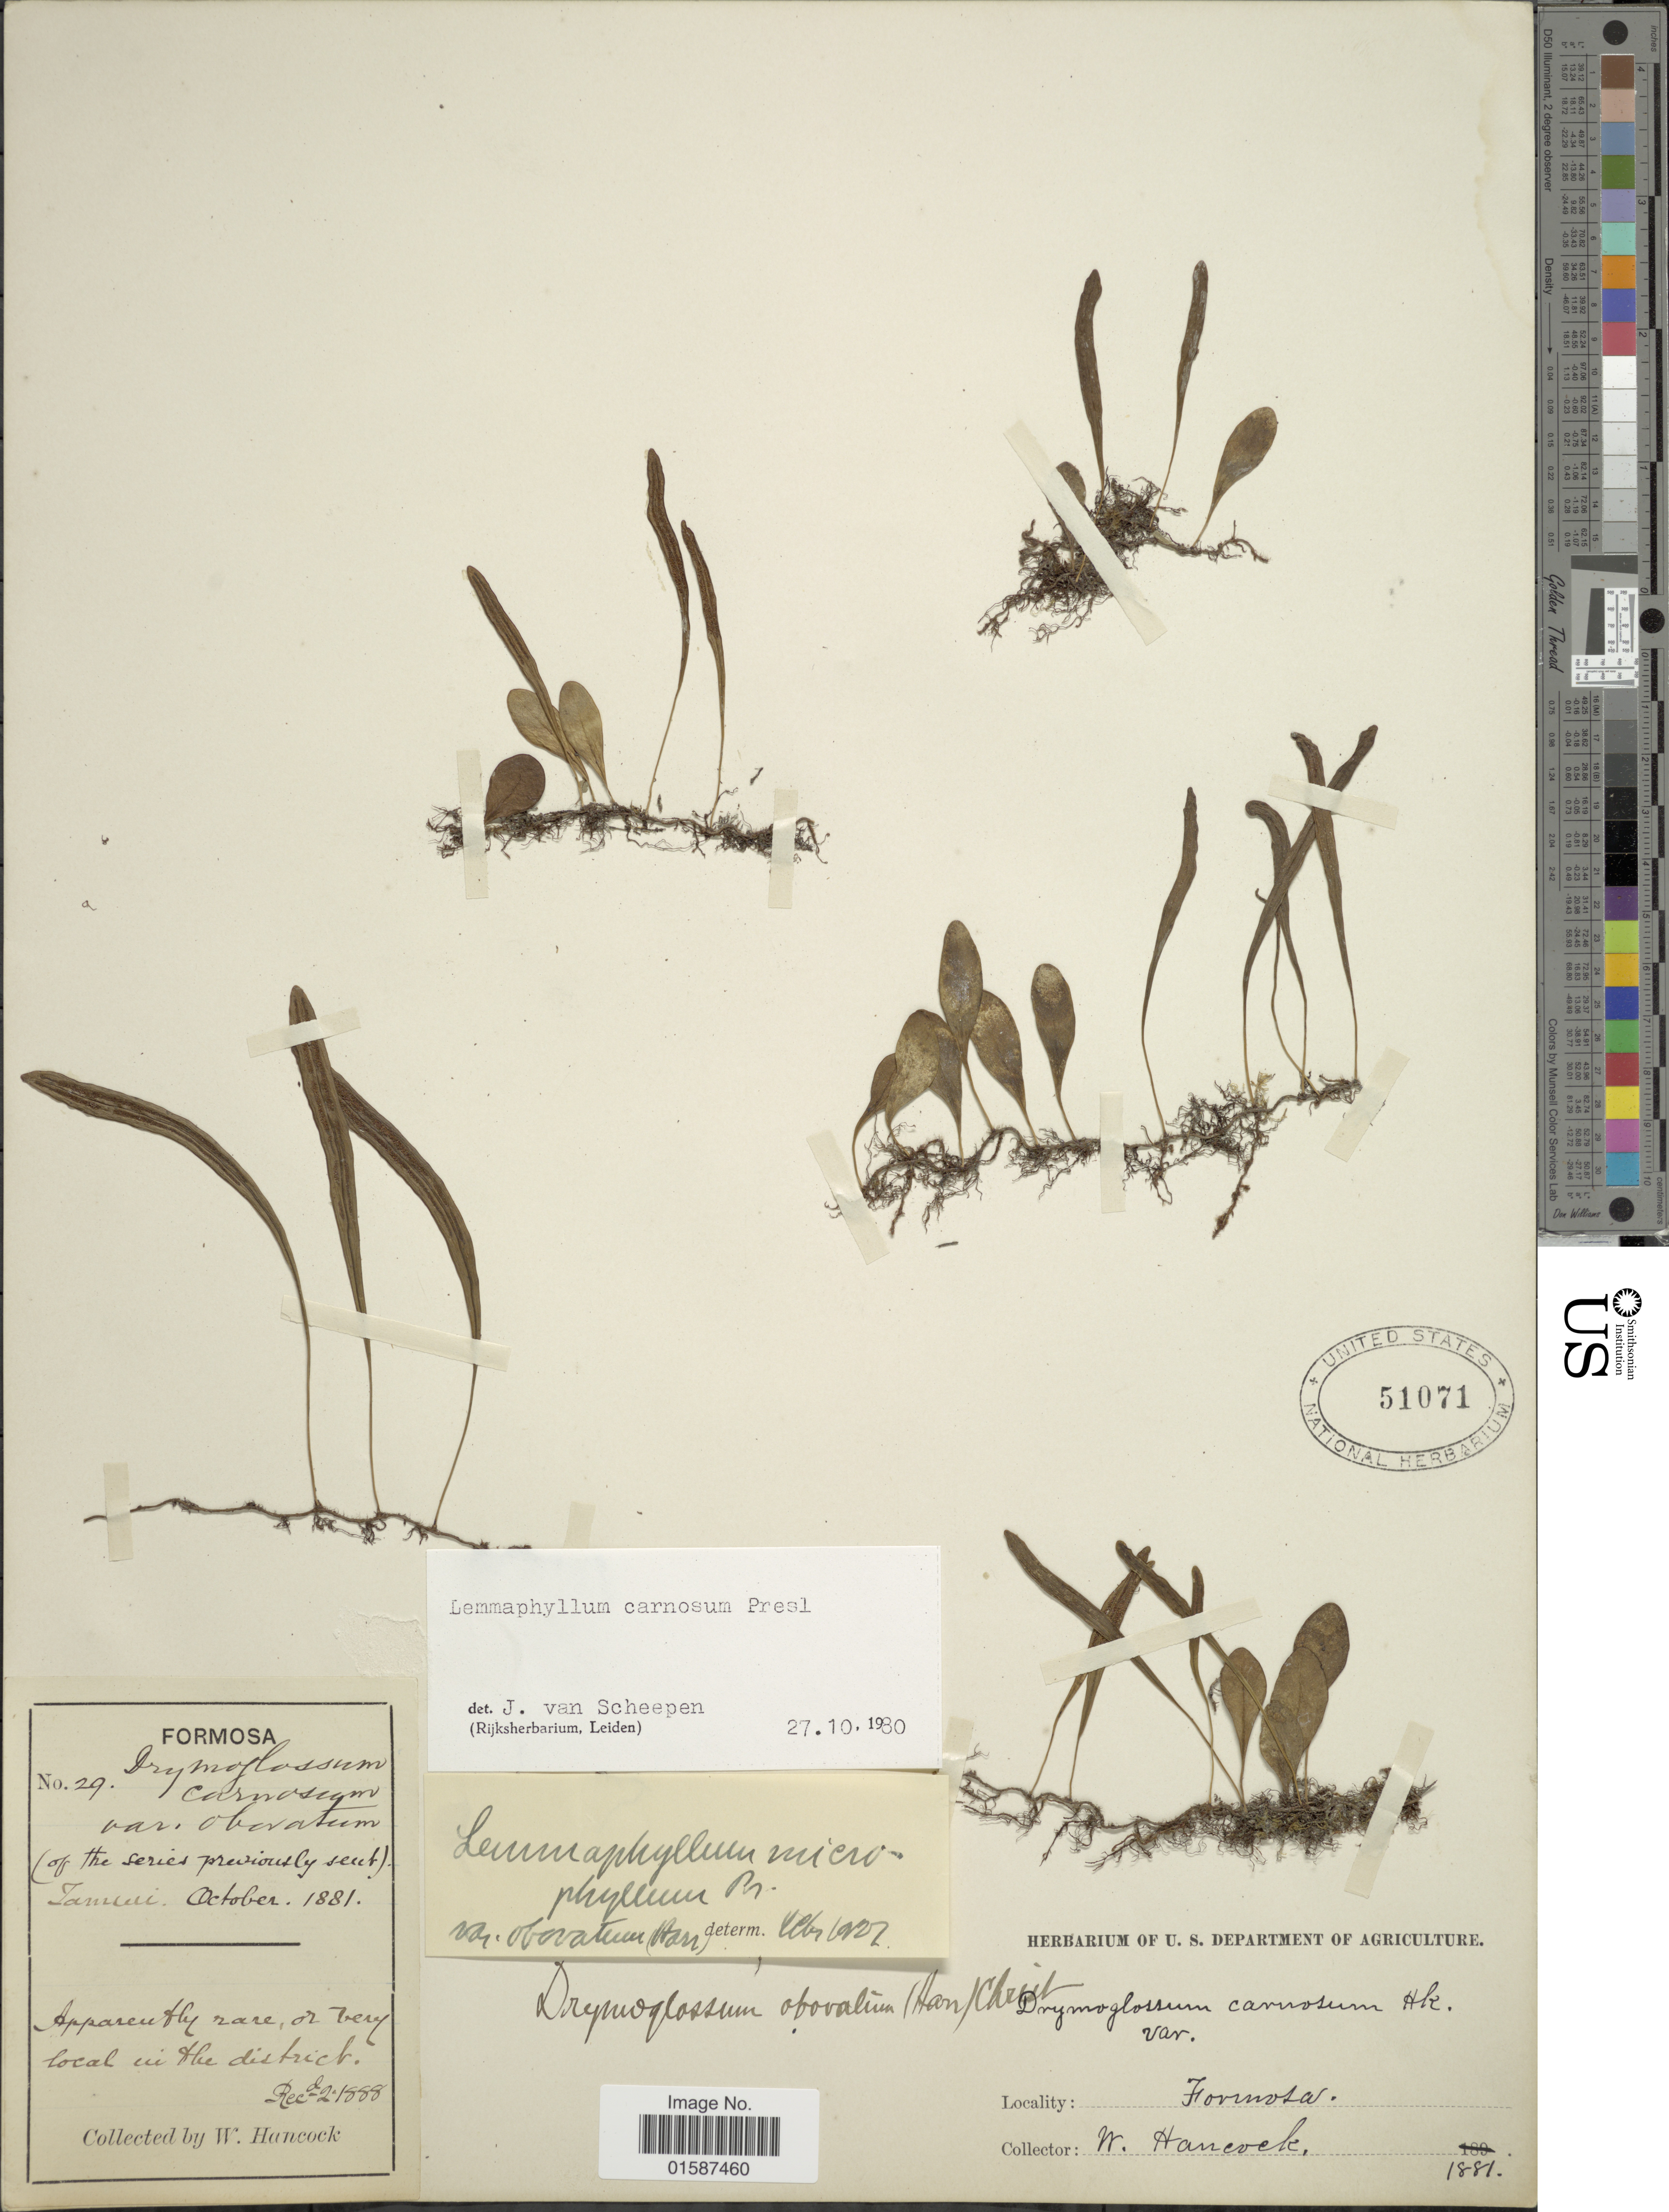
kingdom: Plantae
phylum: Tracheophyta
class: Polypodiopsida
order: Polypodiales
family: Polypodiaceae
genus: Lemmaphyllum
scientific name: Lemmaphyllum carnosum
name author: (J. Sm. ex Hook.) C. Presl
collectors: W. Hancock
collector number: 29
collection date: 1881-10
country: Taiwan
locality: Formosa, Zamuui, apprently rare, or berg local in the district [interpreted]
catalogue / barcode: US 51071